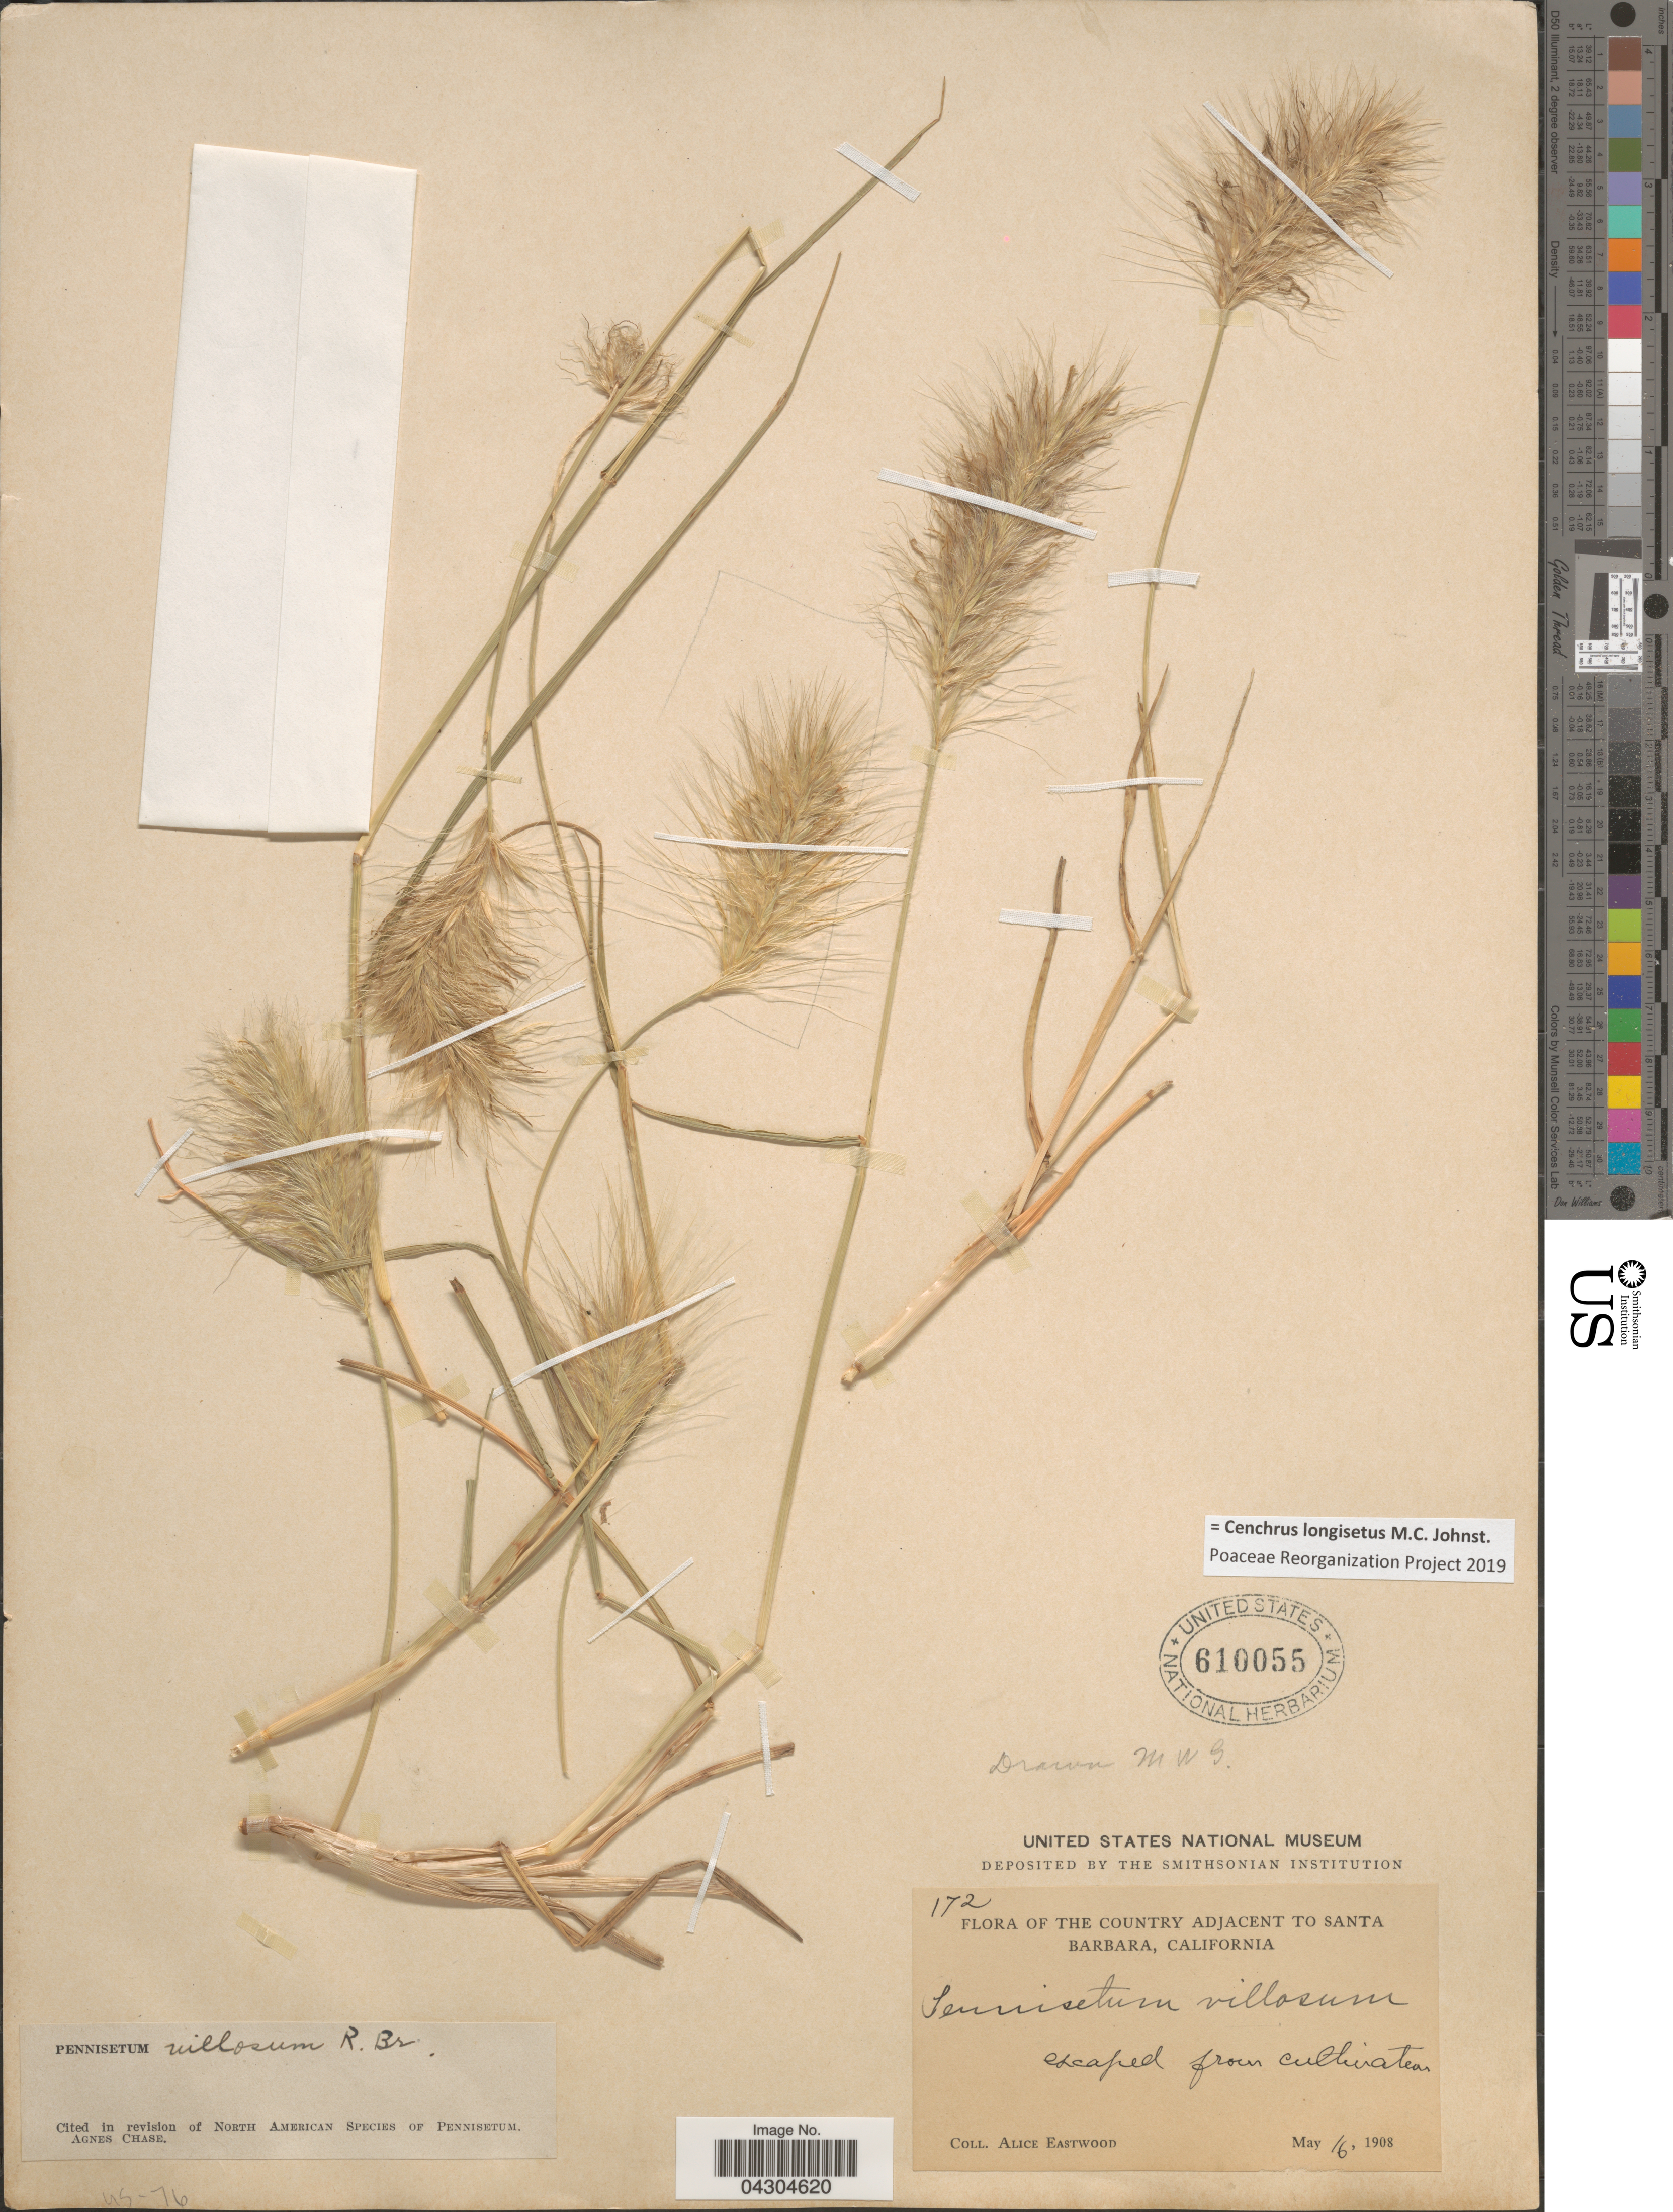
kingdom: Plantae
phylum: Tracheophyta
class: Liliopsida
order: Poales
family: Poaceae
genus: Cenchrus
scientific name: Cenchrus longisetus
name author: M.C. Johnst.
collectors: A. Eastwood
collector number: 172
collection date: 1908-05-16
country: United States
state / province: California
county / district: Santa Barbara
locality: The Country Adjacent To Santa Barbara.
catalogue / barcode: US 610055